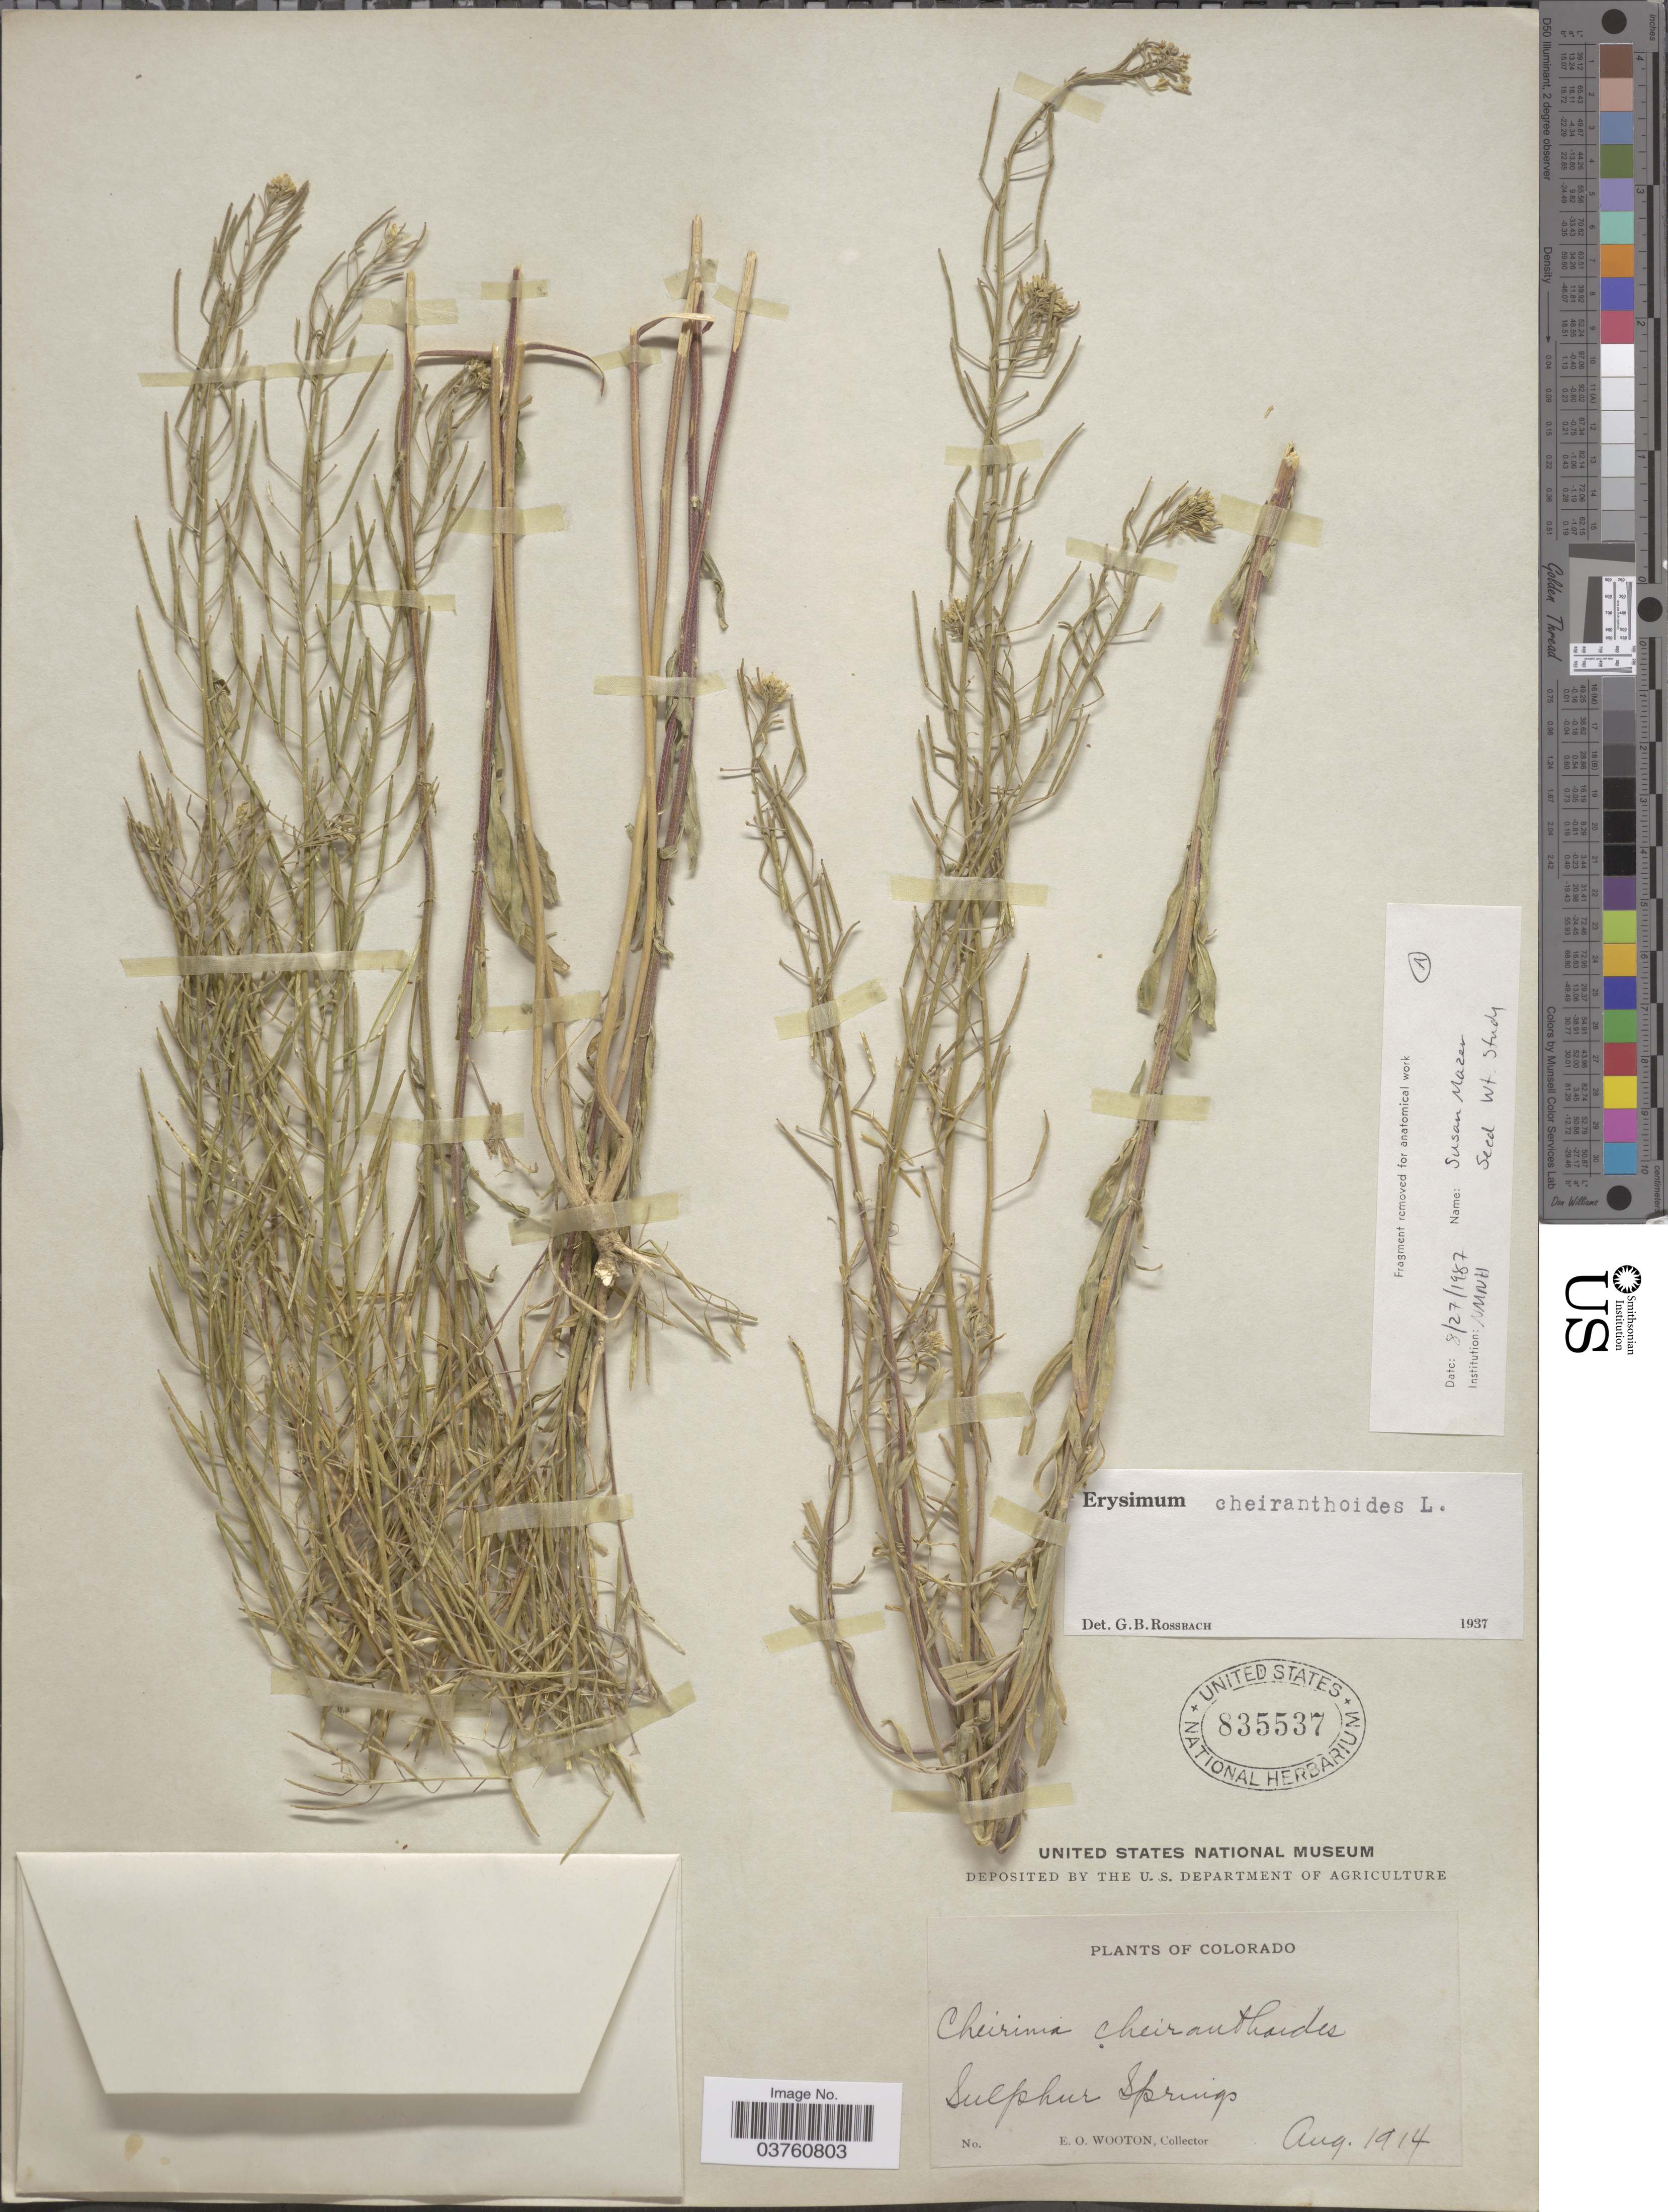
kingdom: Plantae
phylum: Tracheophyta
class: Magnoliopsida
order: Brassicales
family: Brassicaceae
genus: Erysimum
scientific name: Erysimum cheiranthoides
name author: L.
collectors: E. O. Wooton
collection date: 1914-08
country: United States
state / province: Colorado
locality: Sulphur Springs.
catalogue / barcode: US 835537